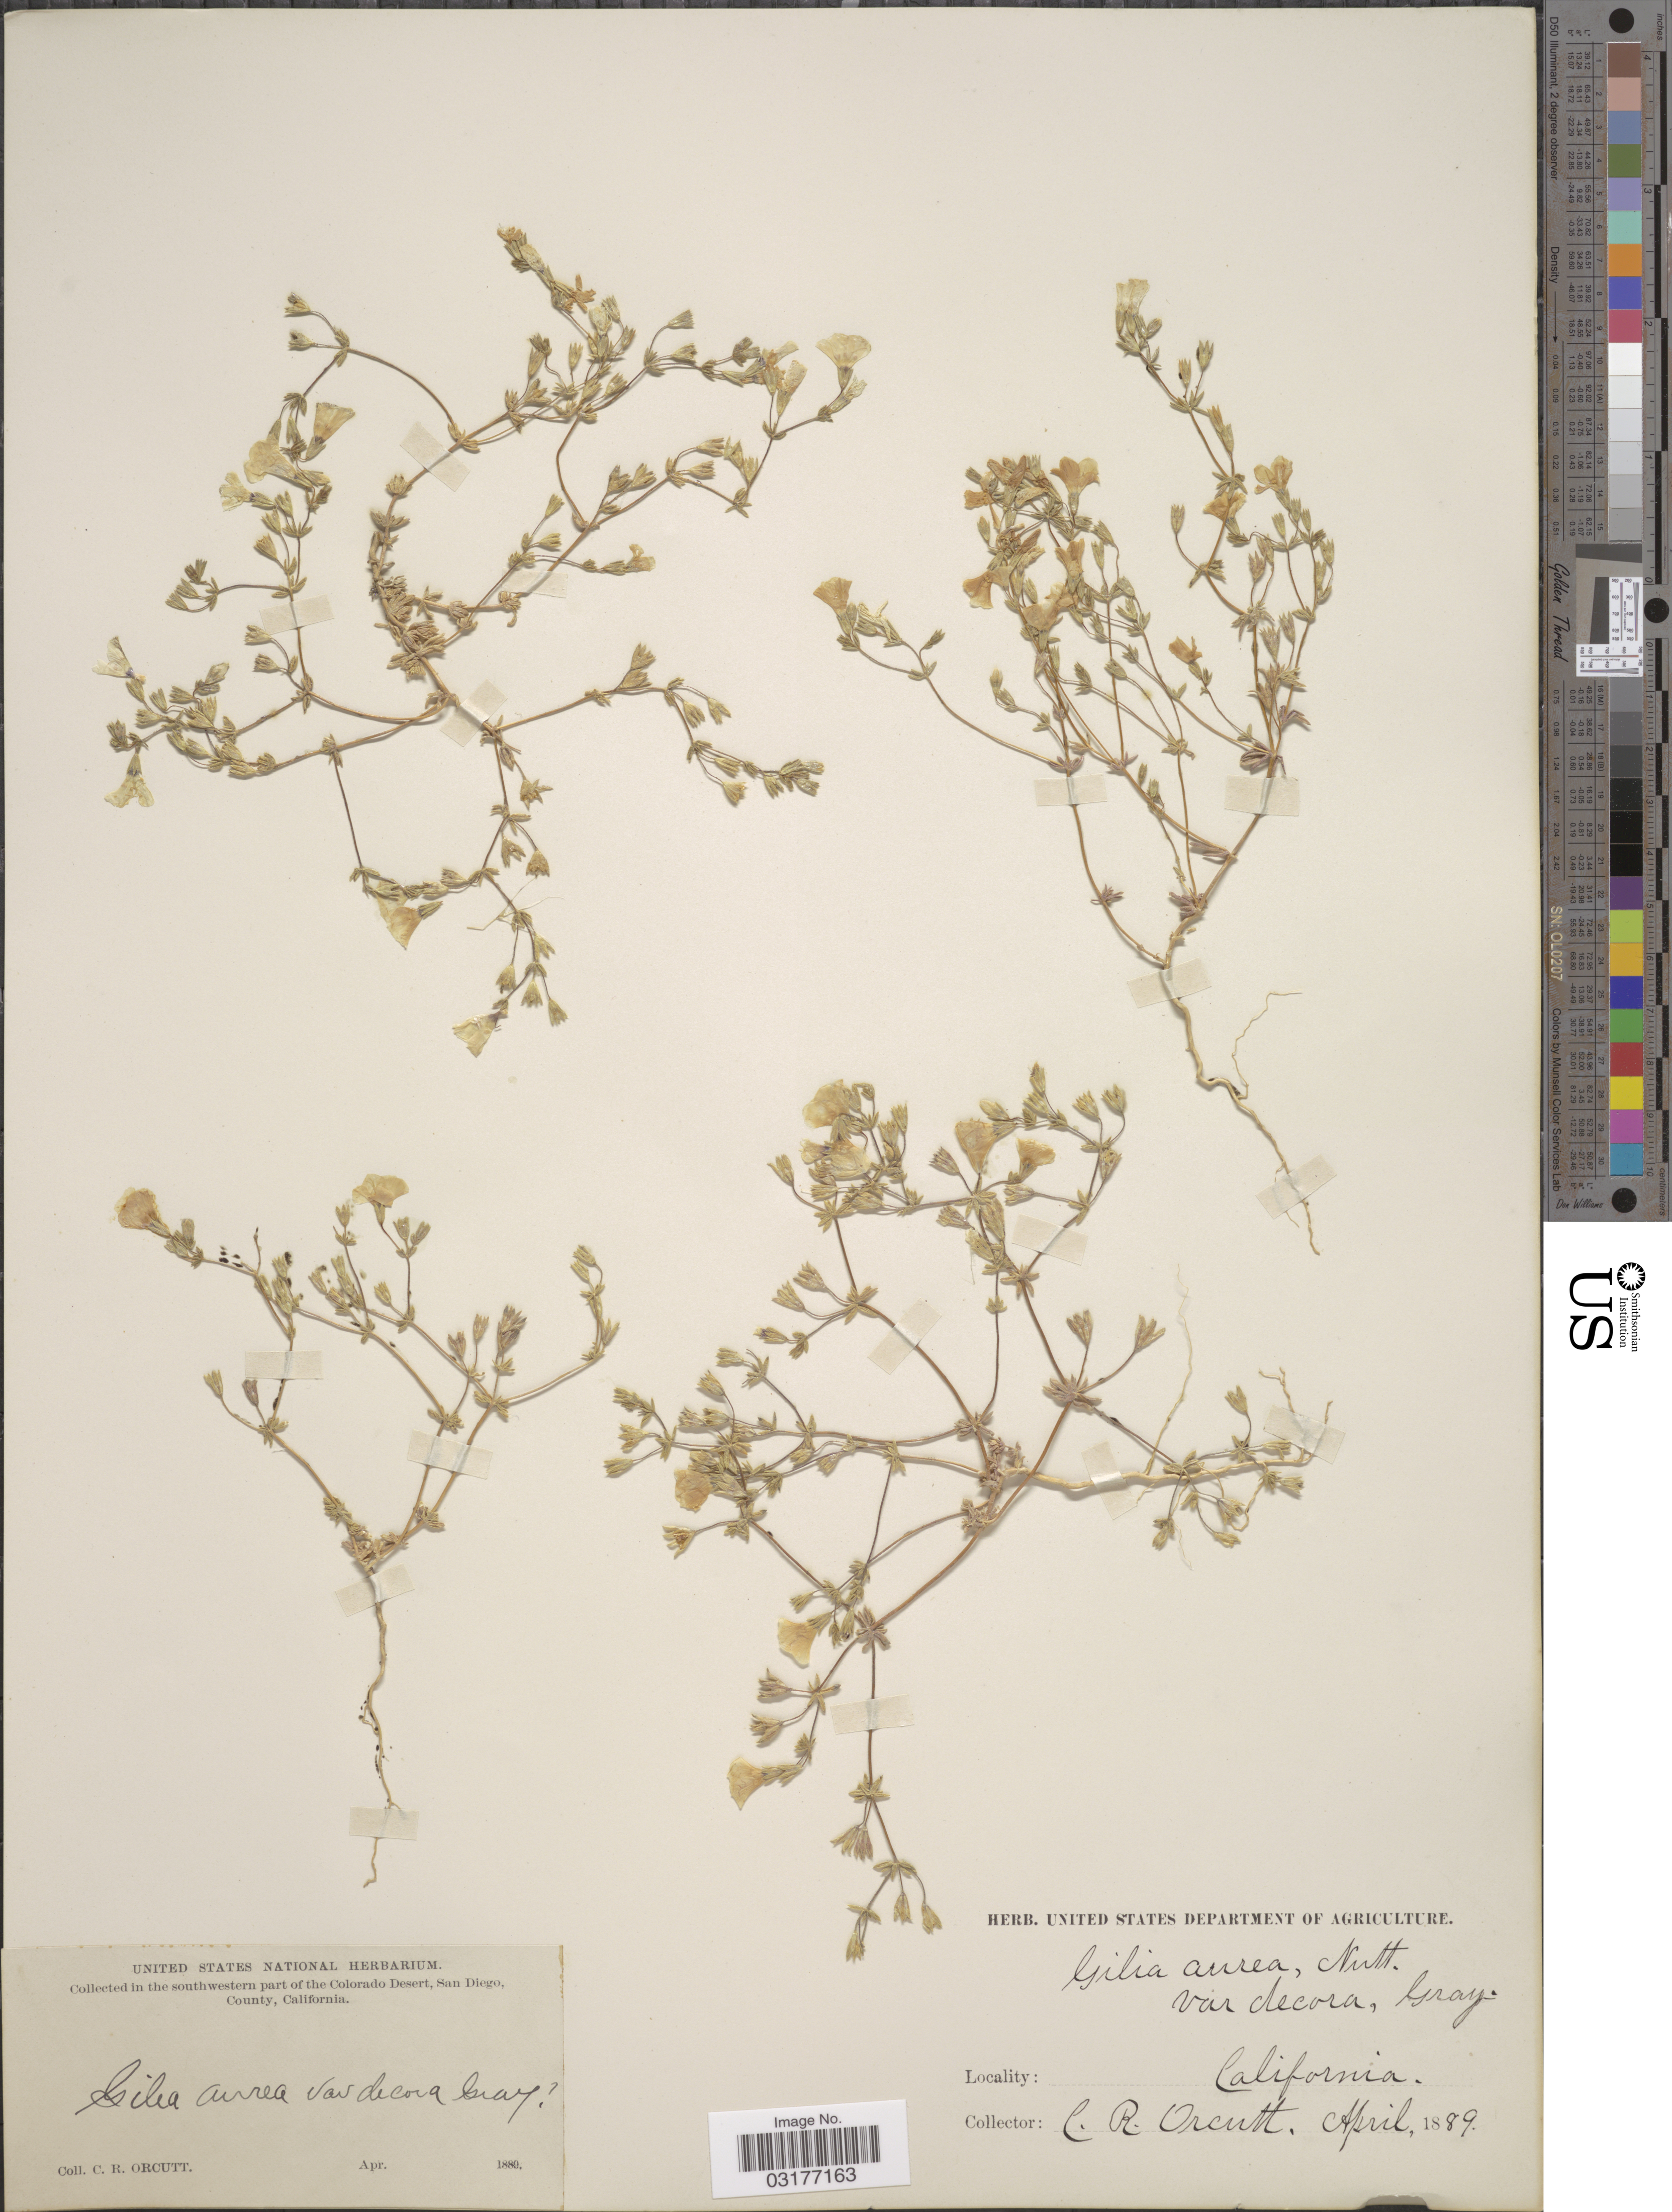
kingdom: Plantae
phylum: Tracheophyta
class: Magnoliopsida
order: Ericales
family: Polemoniaceae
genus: Leptosiphon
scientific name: Leptosiphon chrysanthus subsp. decorus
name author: (A. Gray) J.M. Porter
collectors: C. R. Orcutt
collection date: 1889-04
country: United States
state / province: California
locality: In the southwestern part of the Colorado Desert.